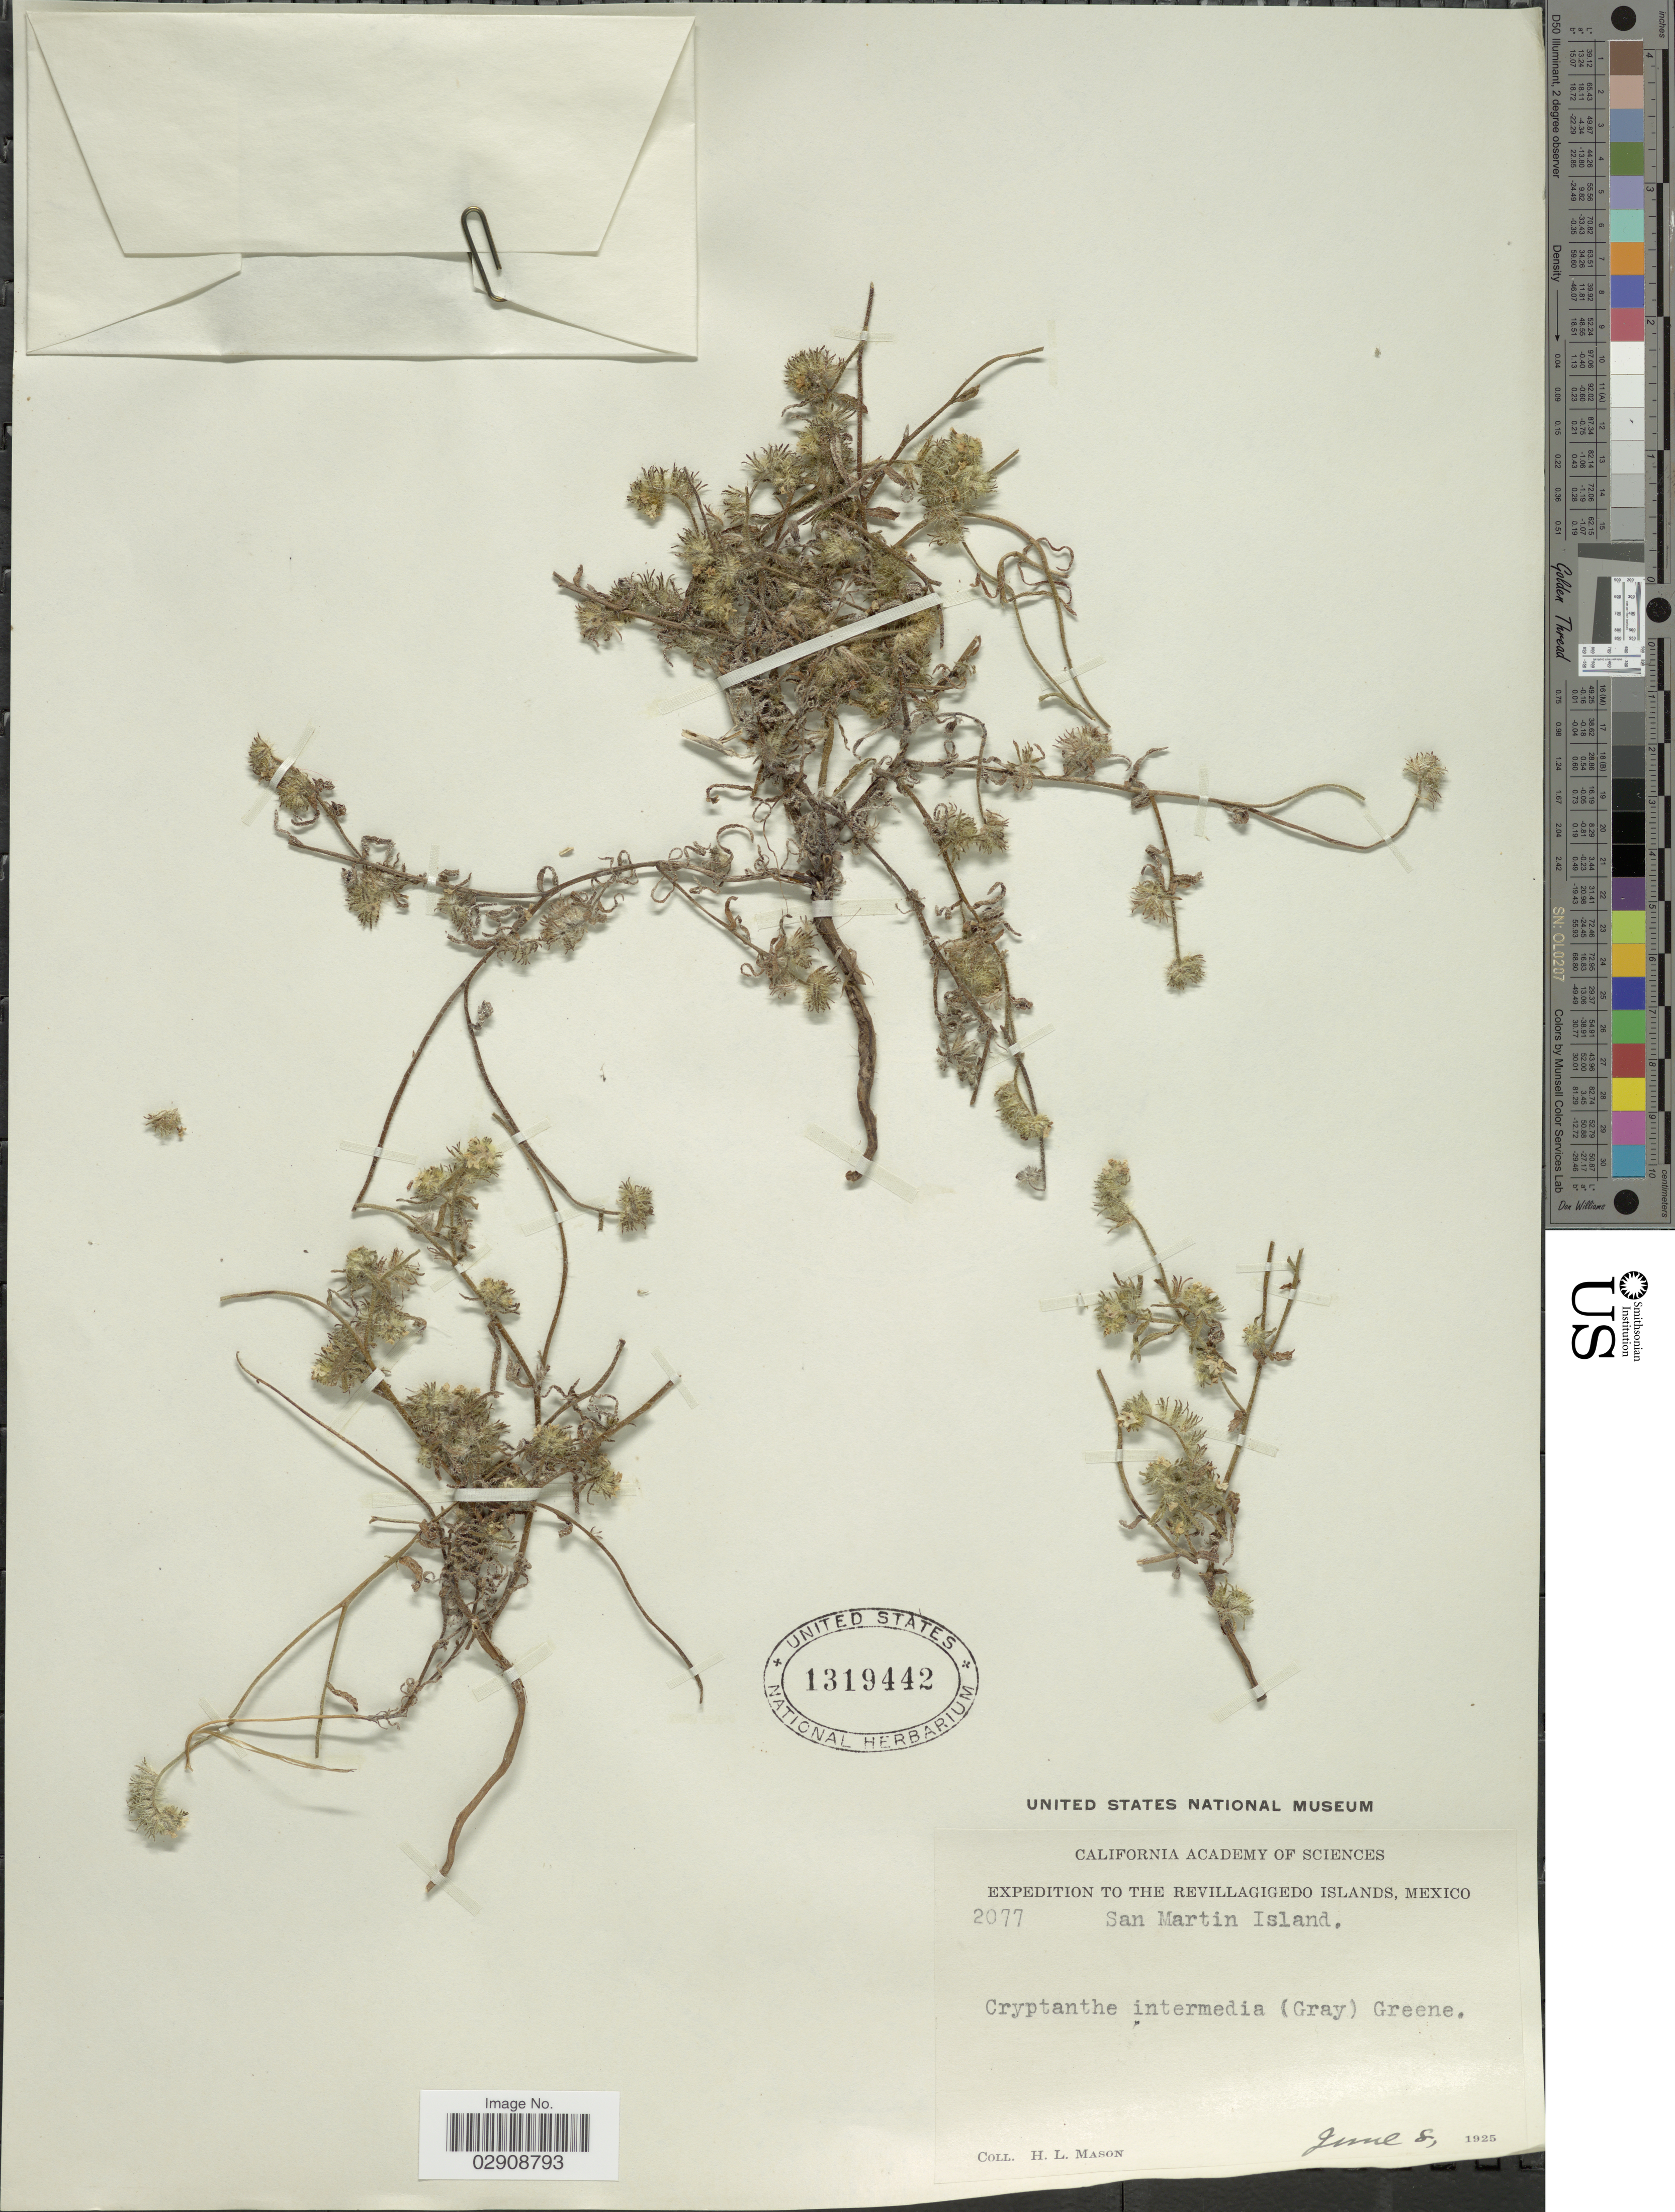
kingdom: Plantae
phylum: Tracheophyta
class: Magnoliopsida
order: Boraginales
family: Boraginaceae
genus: Cryptantha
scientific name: Cryptantha intermedia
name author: (A. Gray) Greene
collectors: H. L. Mason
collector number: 2077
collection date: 1925-06-08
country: Mexico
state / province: Colima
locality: The Revillagigedo Islands. San Martin Island.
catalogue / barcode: US 1319442